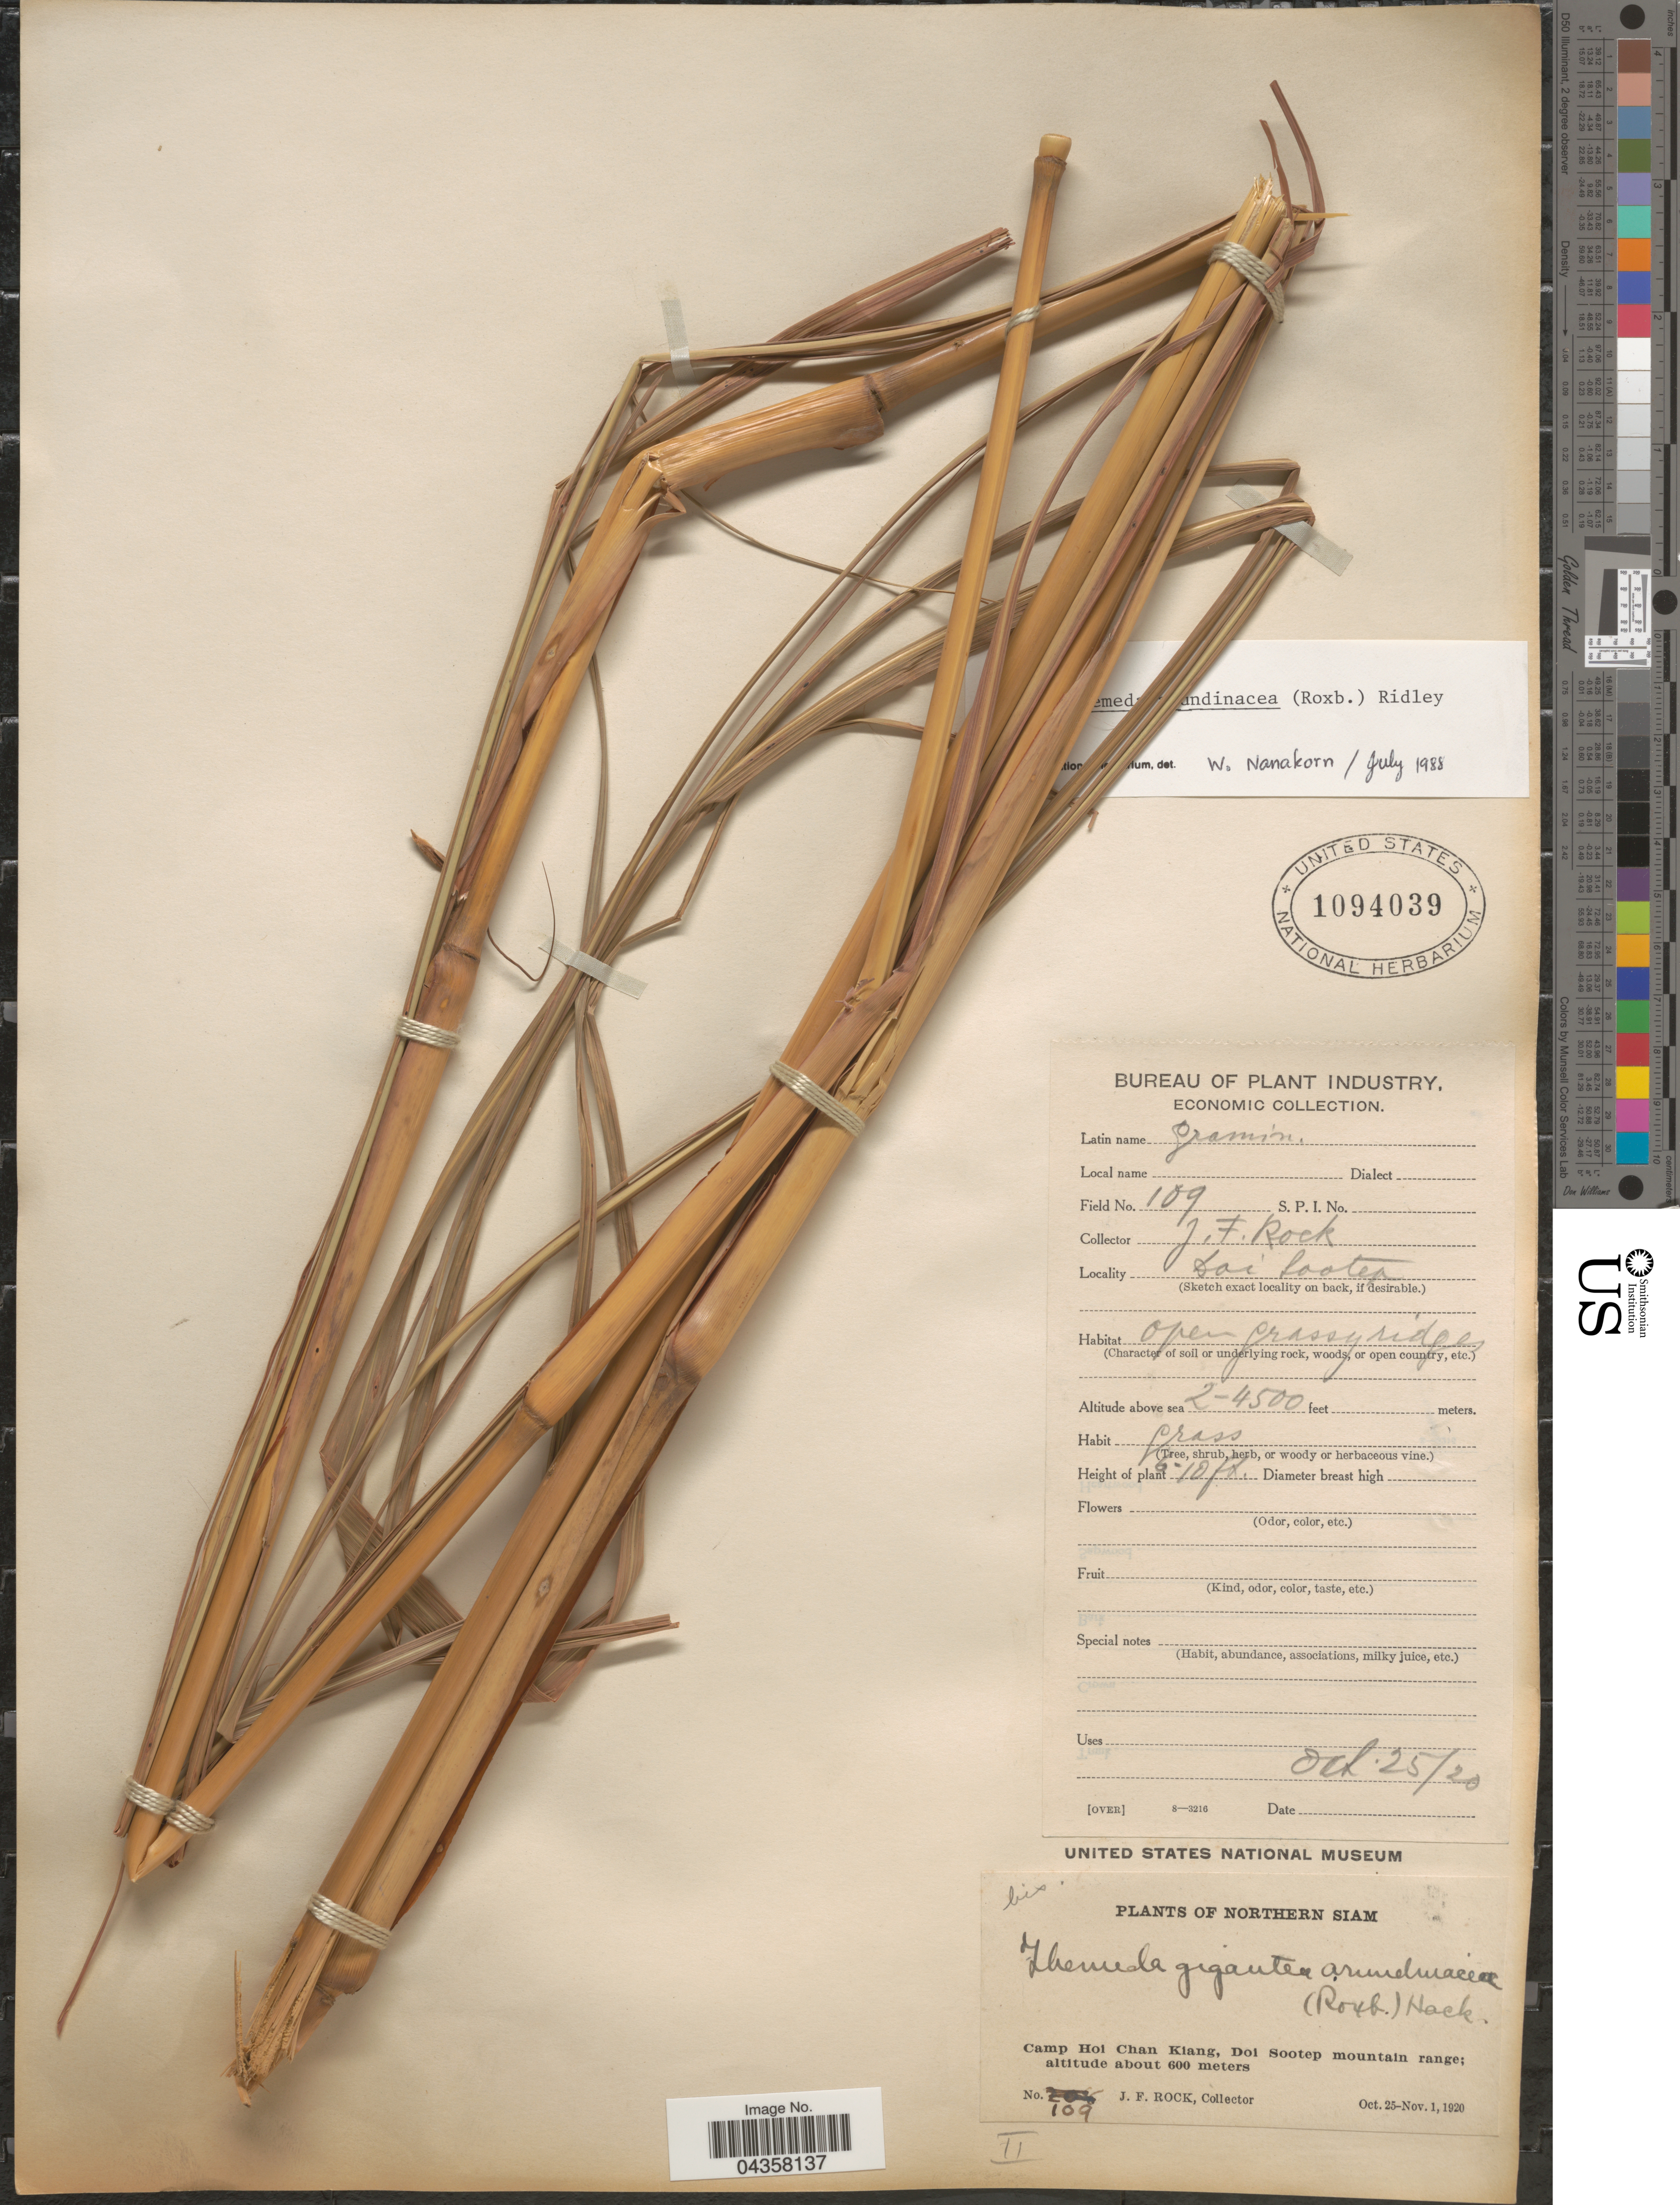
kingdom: Plantae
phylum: Tracheophyta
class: Liliopsida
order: Poales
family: Poaceae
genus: Themeda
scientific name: Themeda arundinacea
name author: (Roxb.) Ridl.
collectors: J. Rock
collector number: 109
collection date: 1920-10-25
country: Thailand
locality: Northern Siam. Camp Hoi Chan Kiang, Doi Sootep mountain range.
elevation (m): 600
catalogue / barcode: US 1094039